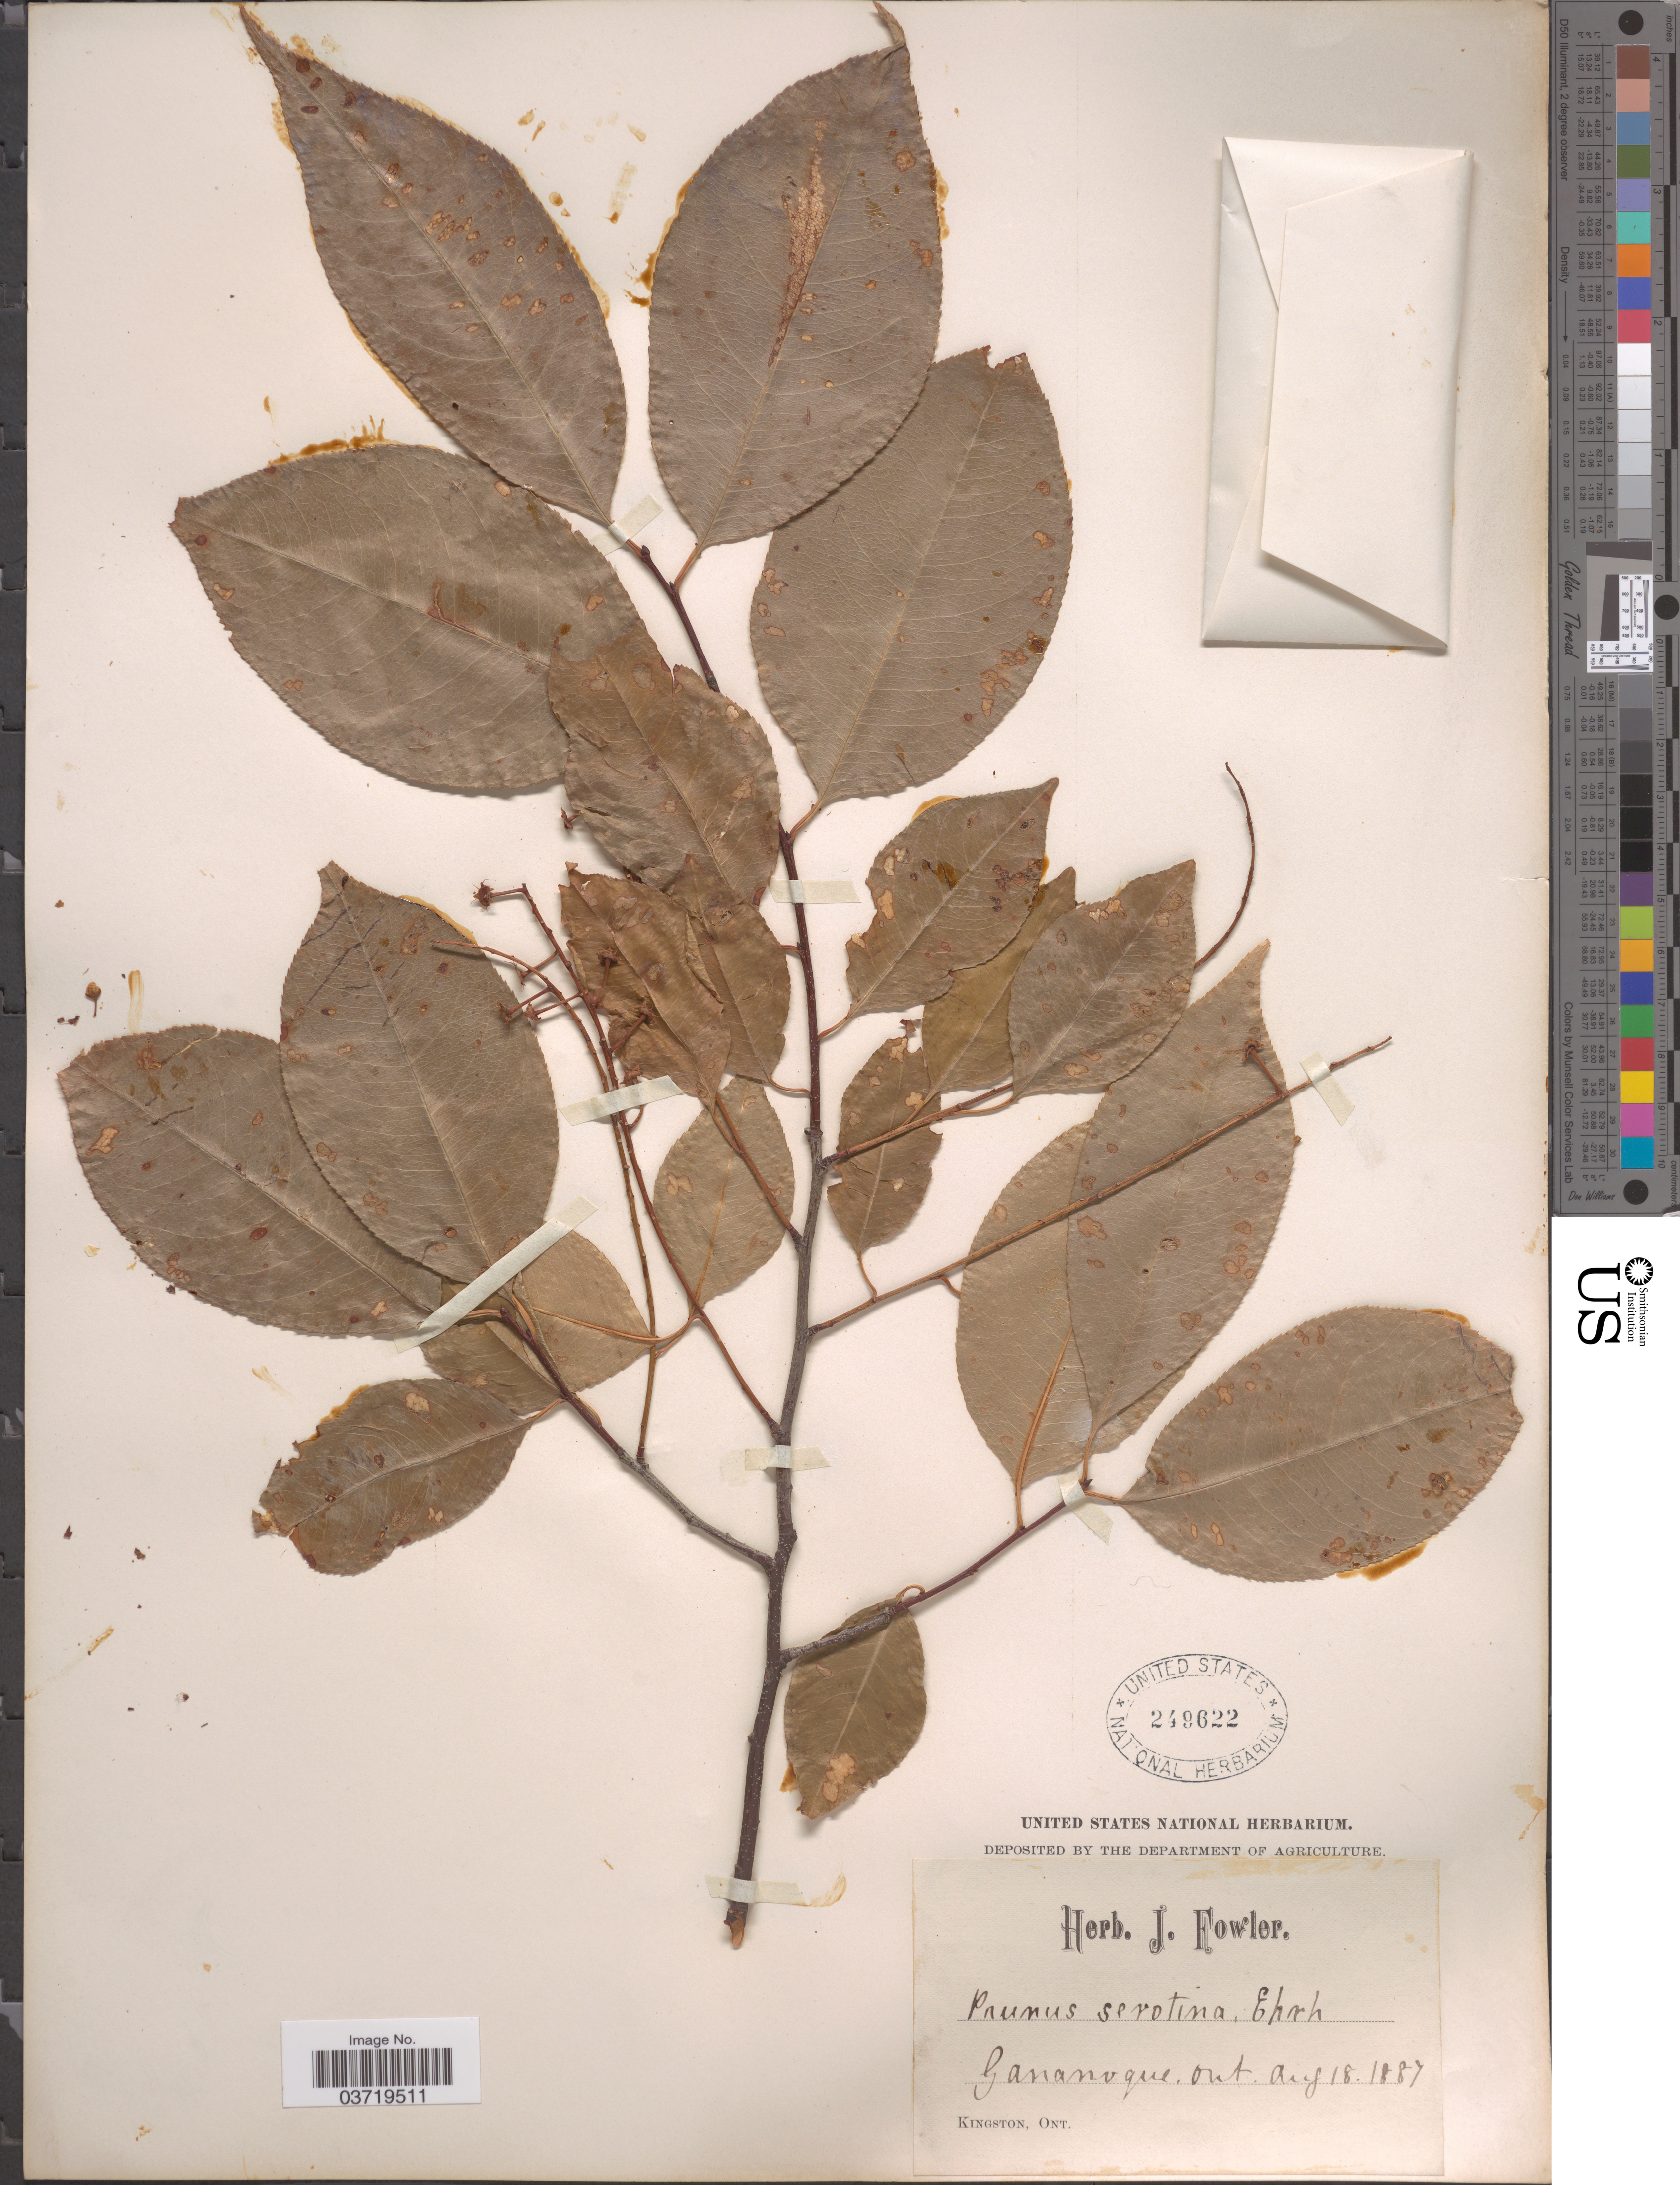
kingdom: Plantae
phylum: Tracheophyta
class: Magnoliopsida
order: Rosales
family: Rosaceae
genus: Prunus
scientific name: Prunus serotina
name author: Ehrh.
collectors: J. Fowler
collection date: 1887-08-18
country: Canada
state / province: Ontario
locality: Gananoque.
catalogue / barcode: US 249622